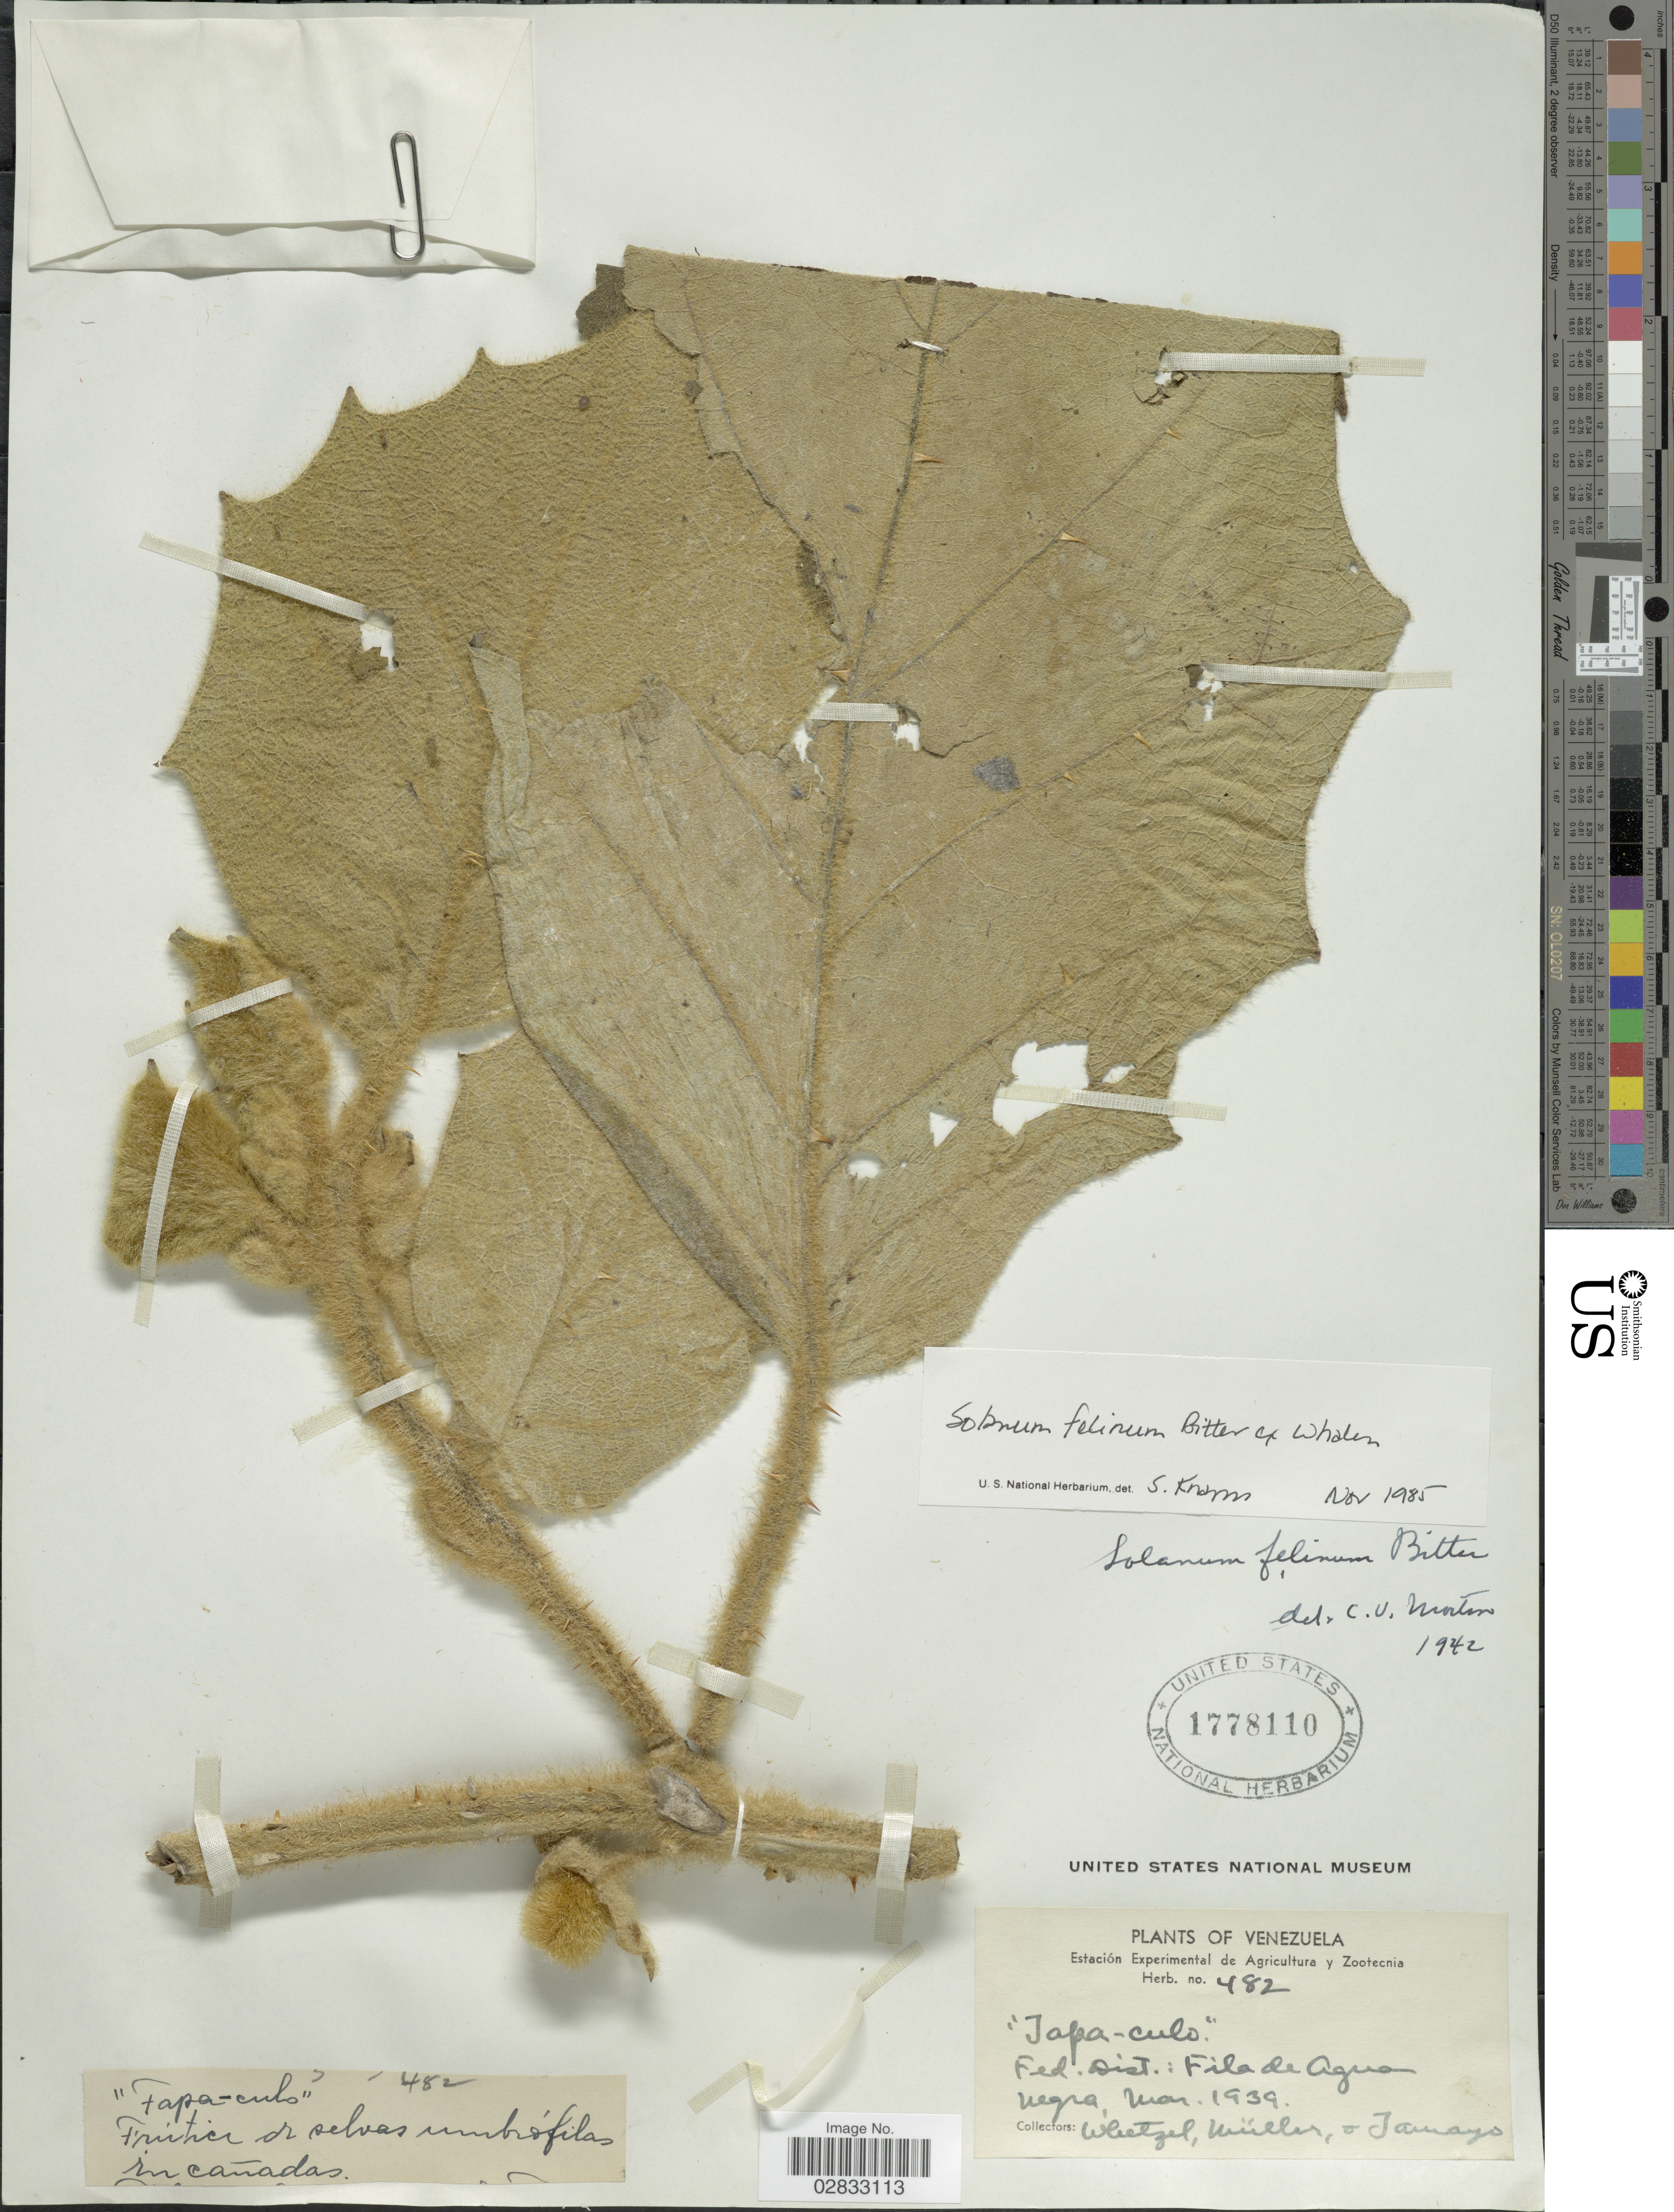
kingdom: Plantae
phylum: Tracheophyta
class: Magnoliopsida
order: Solanales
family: Solanaceae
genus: Solanum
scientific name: Solanum felinum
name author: Bitter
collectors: Whetzel, -- Müller & Jamayo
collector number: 482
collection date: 1939-03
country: Venezuela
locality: Fed. Dist.: Fila de Agua Negra.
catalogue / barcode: US 1778110